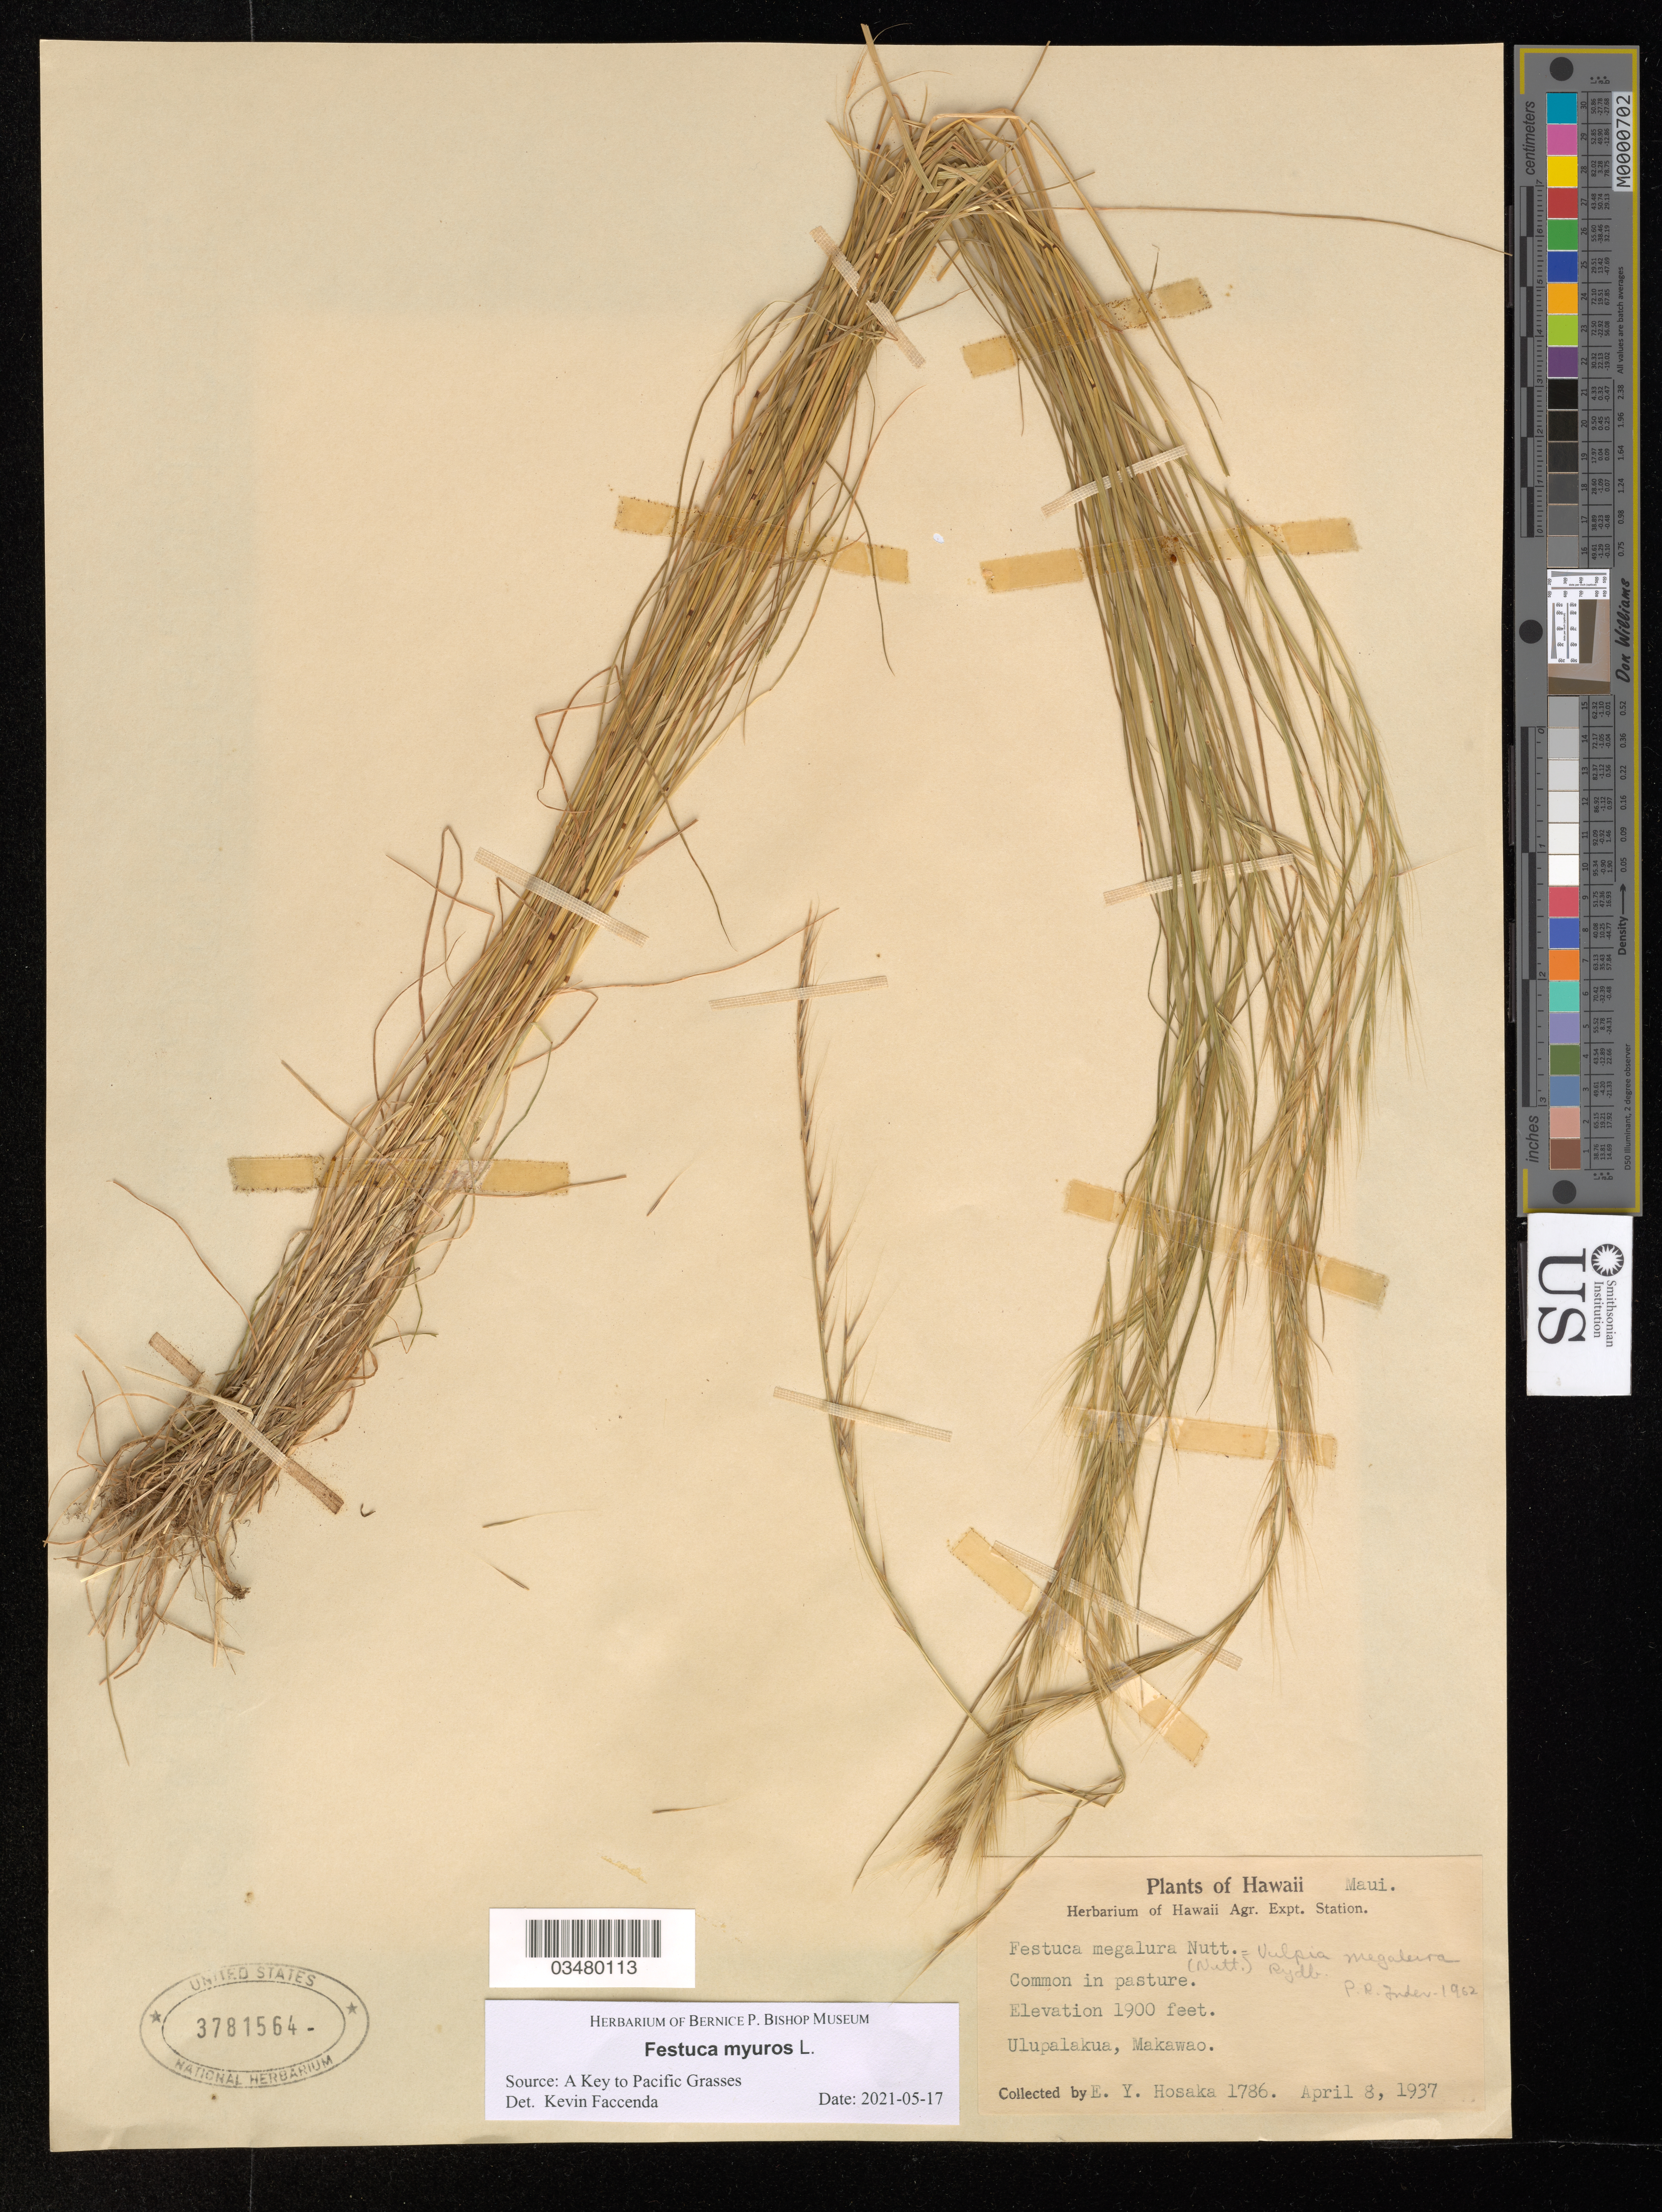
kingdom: Plantae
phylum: Tracheophyta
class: Liliopsida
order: Poales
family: Poaceae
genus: Festuca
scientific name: Festuca myuros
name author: L.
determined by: Faccenda, K.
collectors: E. Y. Hosaka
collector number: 1786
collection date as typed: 8 Apr 1937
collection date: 1937-04-08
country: United States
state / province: Hawaii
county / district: Maui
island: Maui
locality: Ulupalakua, Makawao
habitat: Pasture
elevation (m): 579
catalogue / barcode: US 3781564